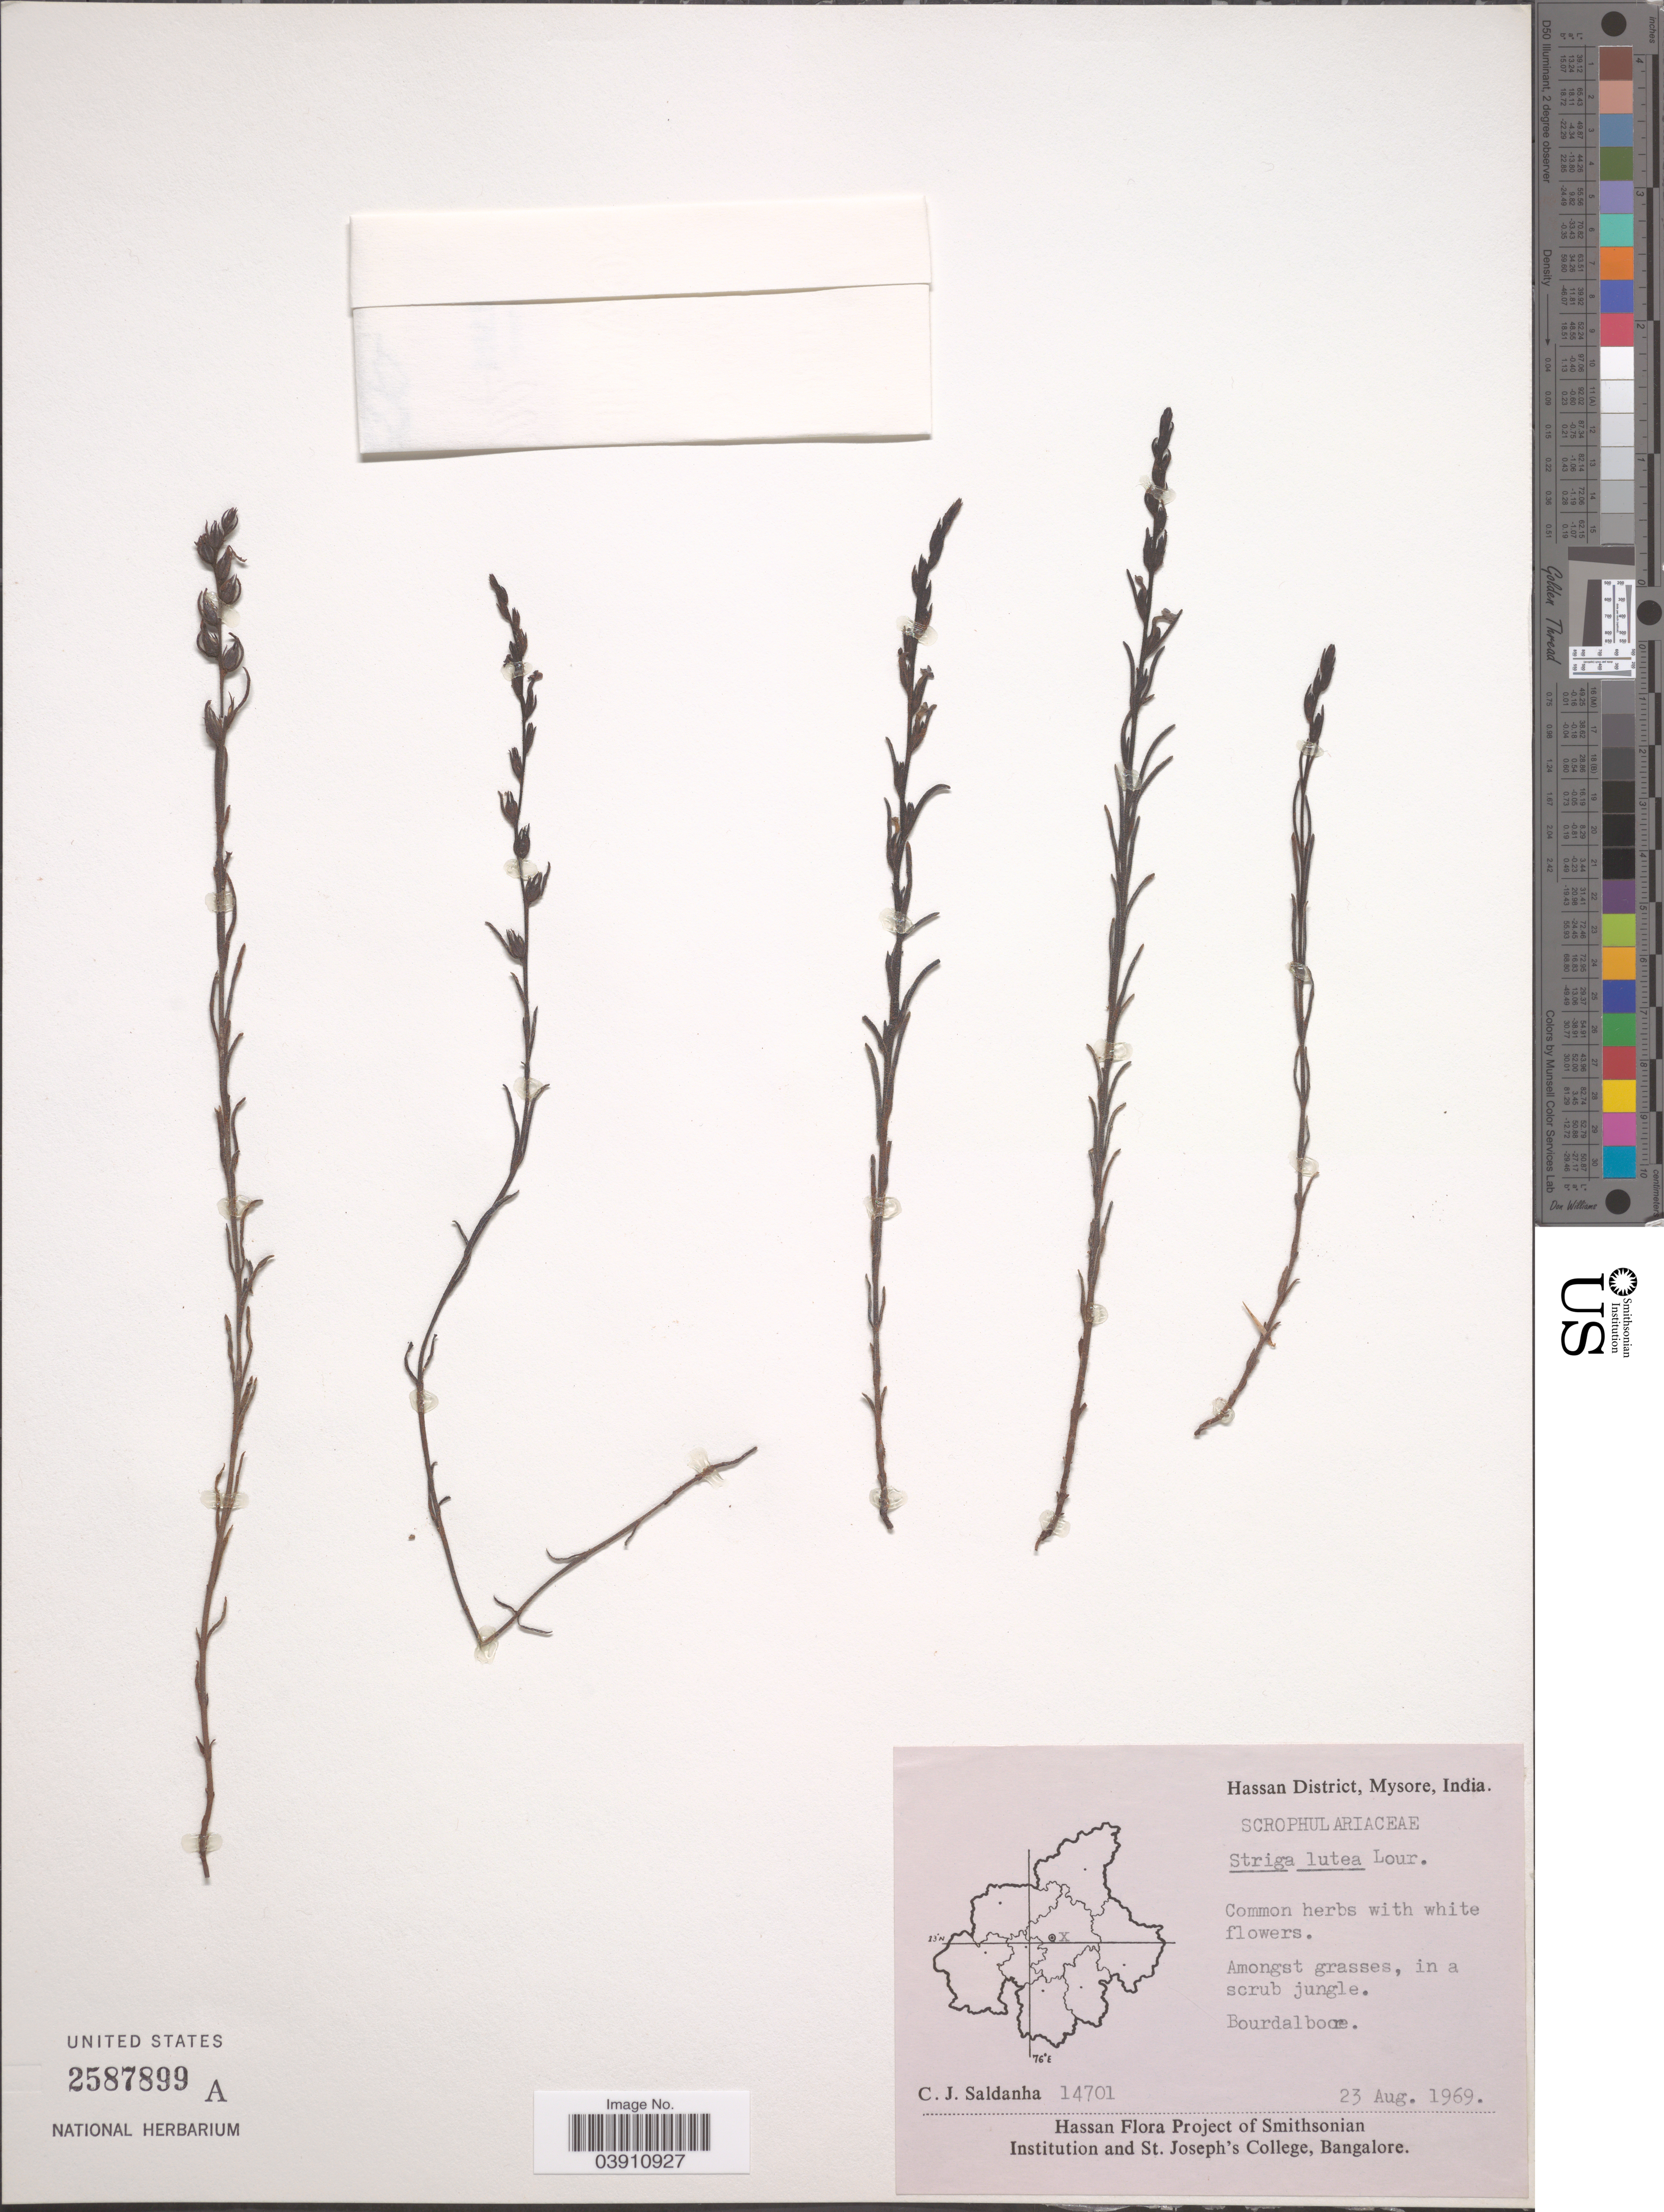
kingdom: Plantae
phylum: Tracheophyta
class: Magnoliopsida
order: Lamiales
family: Orobanchaceae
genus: Striga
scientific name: Striga lutea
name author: Lour.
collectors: C. J. Saldanha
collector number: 14701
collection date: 1969-08-23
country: India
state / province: Karnataka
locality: Hassan District, Mysore. Bourdal boore [interpreted].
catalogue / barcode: US 2587899A